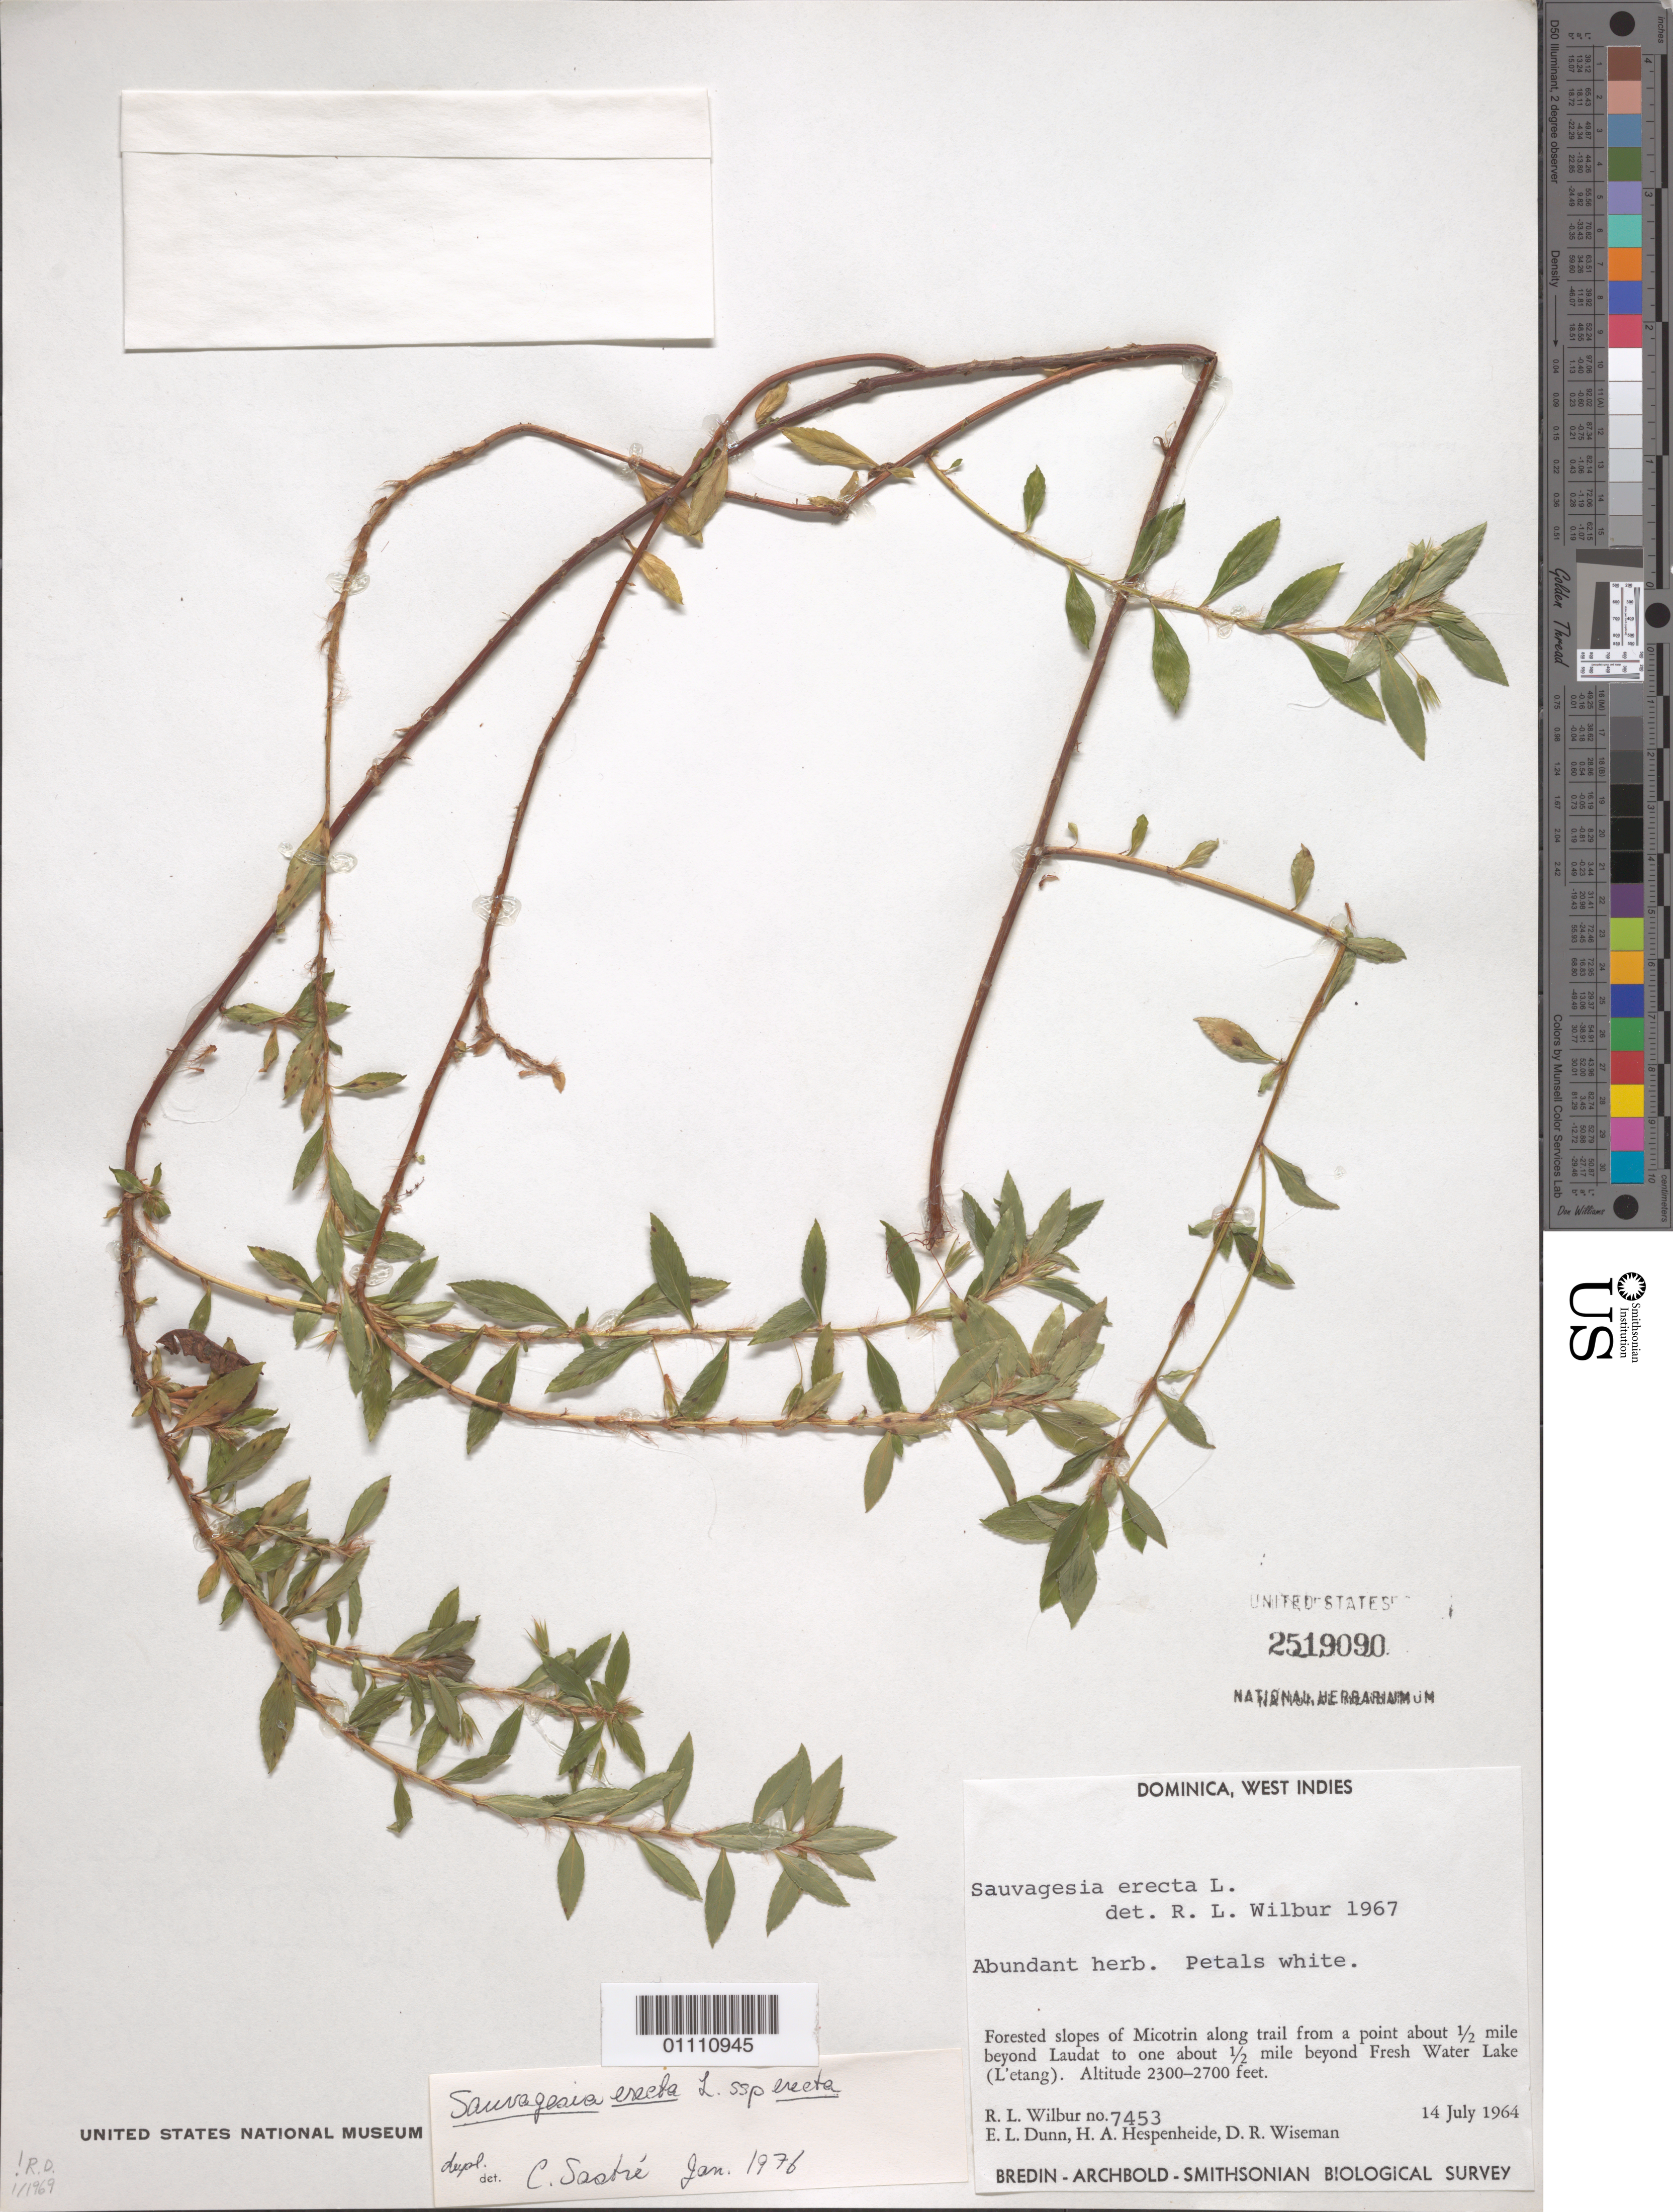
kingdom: Plantae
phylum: Tracheophyta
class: Magnoliopsida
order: Malpighiales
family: Ochnaceae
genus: Sauvagesia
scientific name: Sauvagesia erecta subsp. erecta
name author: L.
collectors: R. L. Wilbur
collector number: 1967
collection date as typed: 14 Jul 1964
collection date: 1964-07-14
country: Dominica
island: Dominica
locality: Forested slopes of Micotrin along trail from a point about .5 miles beyond Laudat to one about .5 miles beyond Fresh Water Lake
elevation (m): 701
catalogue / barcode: US 2519090